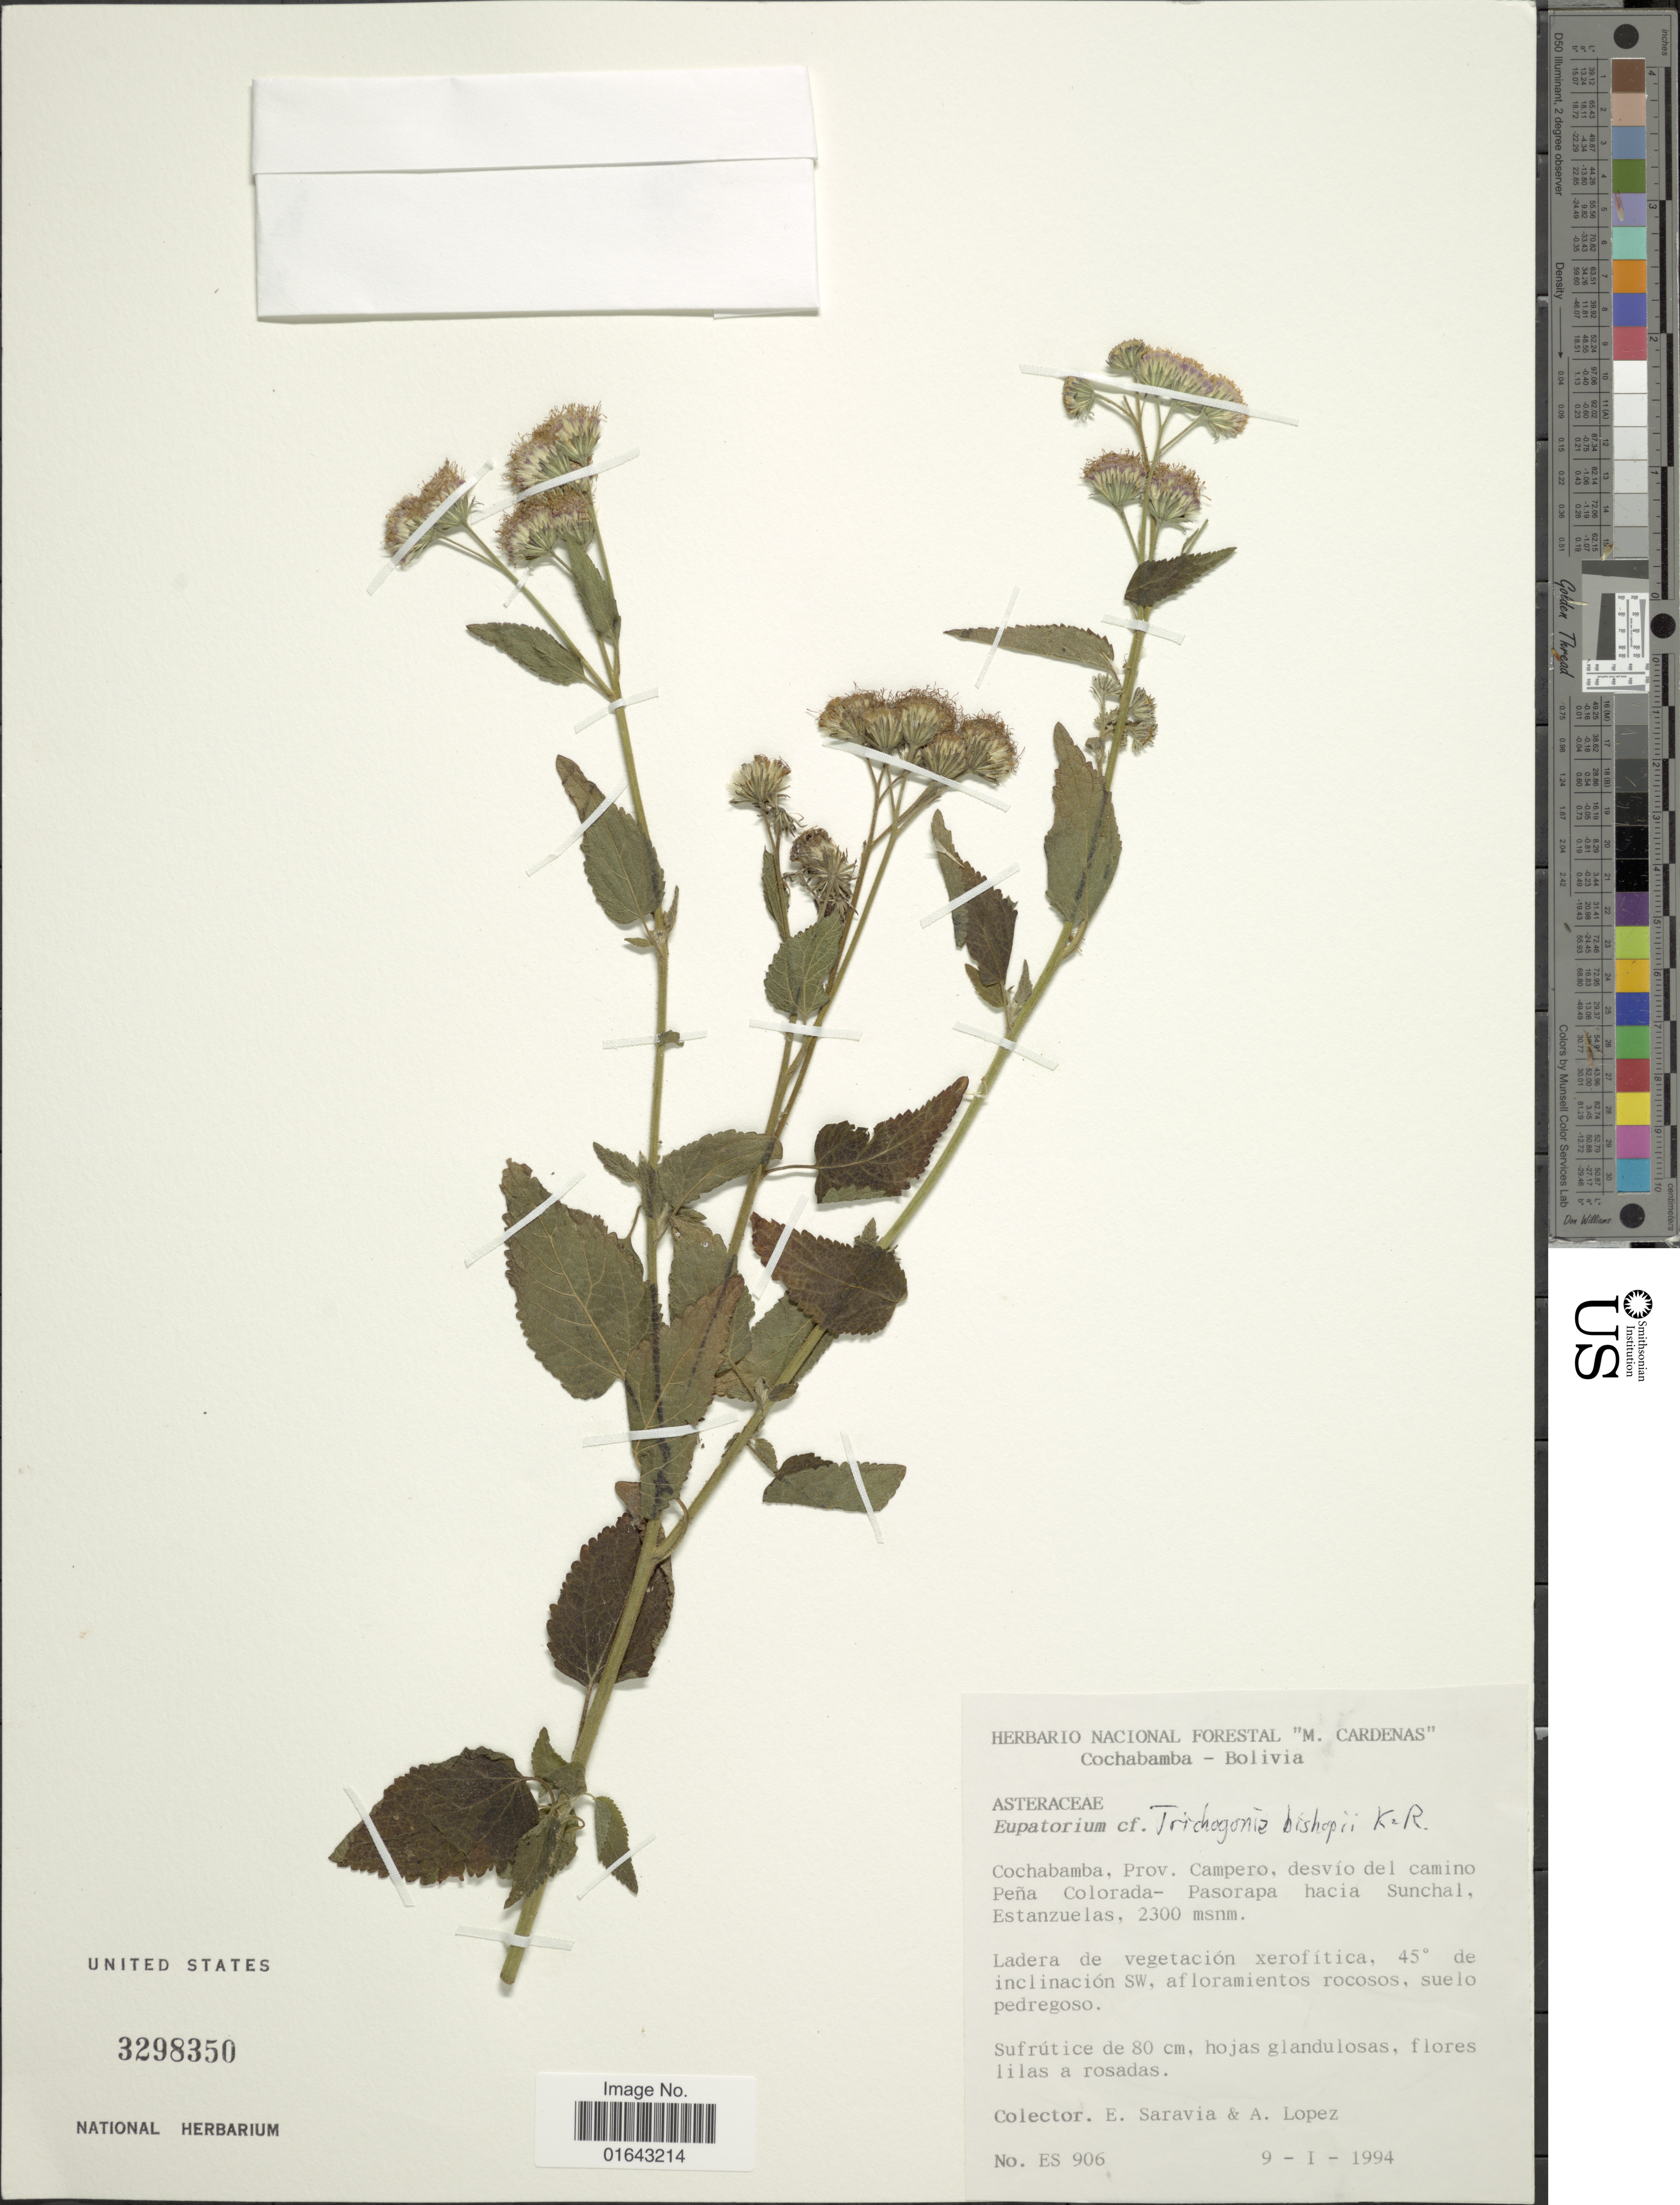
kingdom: Plantae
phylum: Tracheophyta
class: Magnoliopsida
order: Asterales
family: Asteraceae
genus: Trichogonia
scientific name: Trichogonia bishopii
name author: R.M. King & H. Rob.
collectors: E. Saravia & A. Lopez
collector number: ES 906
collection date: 1994-01-09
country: Bolivia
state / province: Cochabamba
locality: Cochabamba, Prov. Campero, desvio del camino Peña Colorada - Pasorapa hacia Sunchal, Estanzuelas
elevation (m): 2300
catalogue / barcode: US 3298350